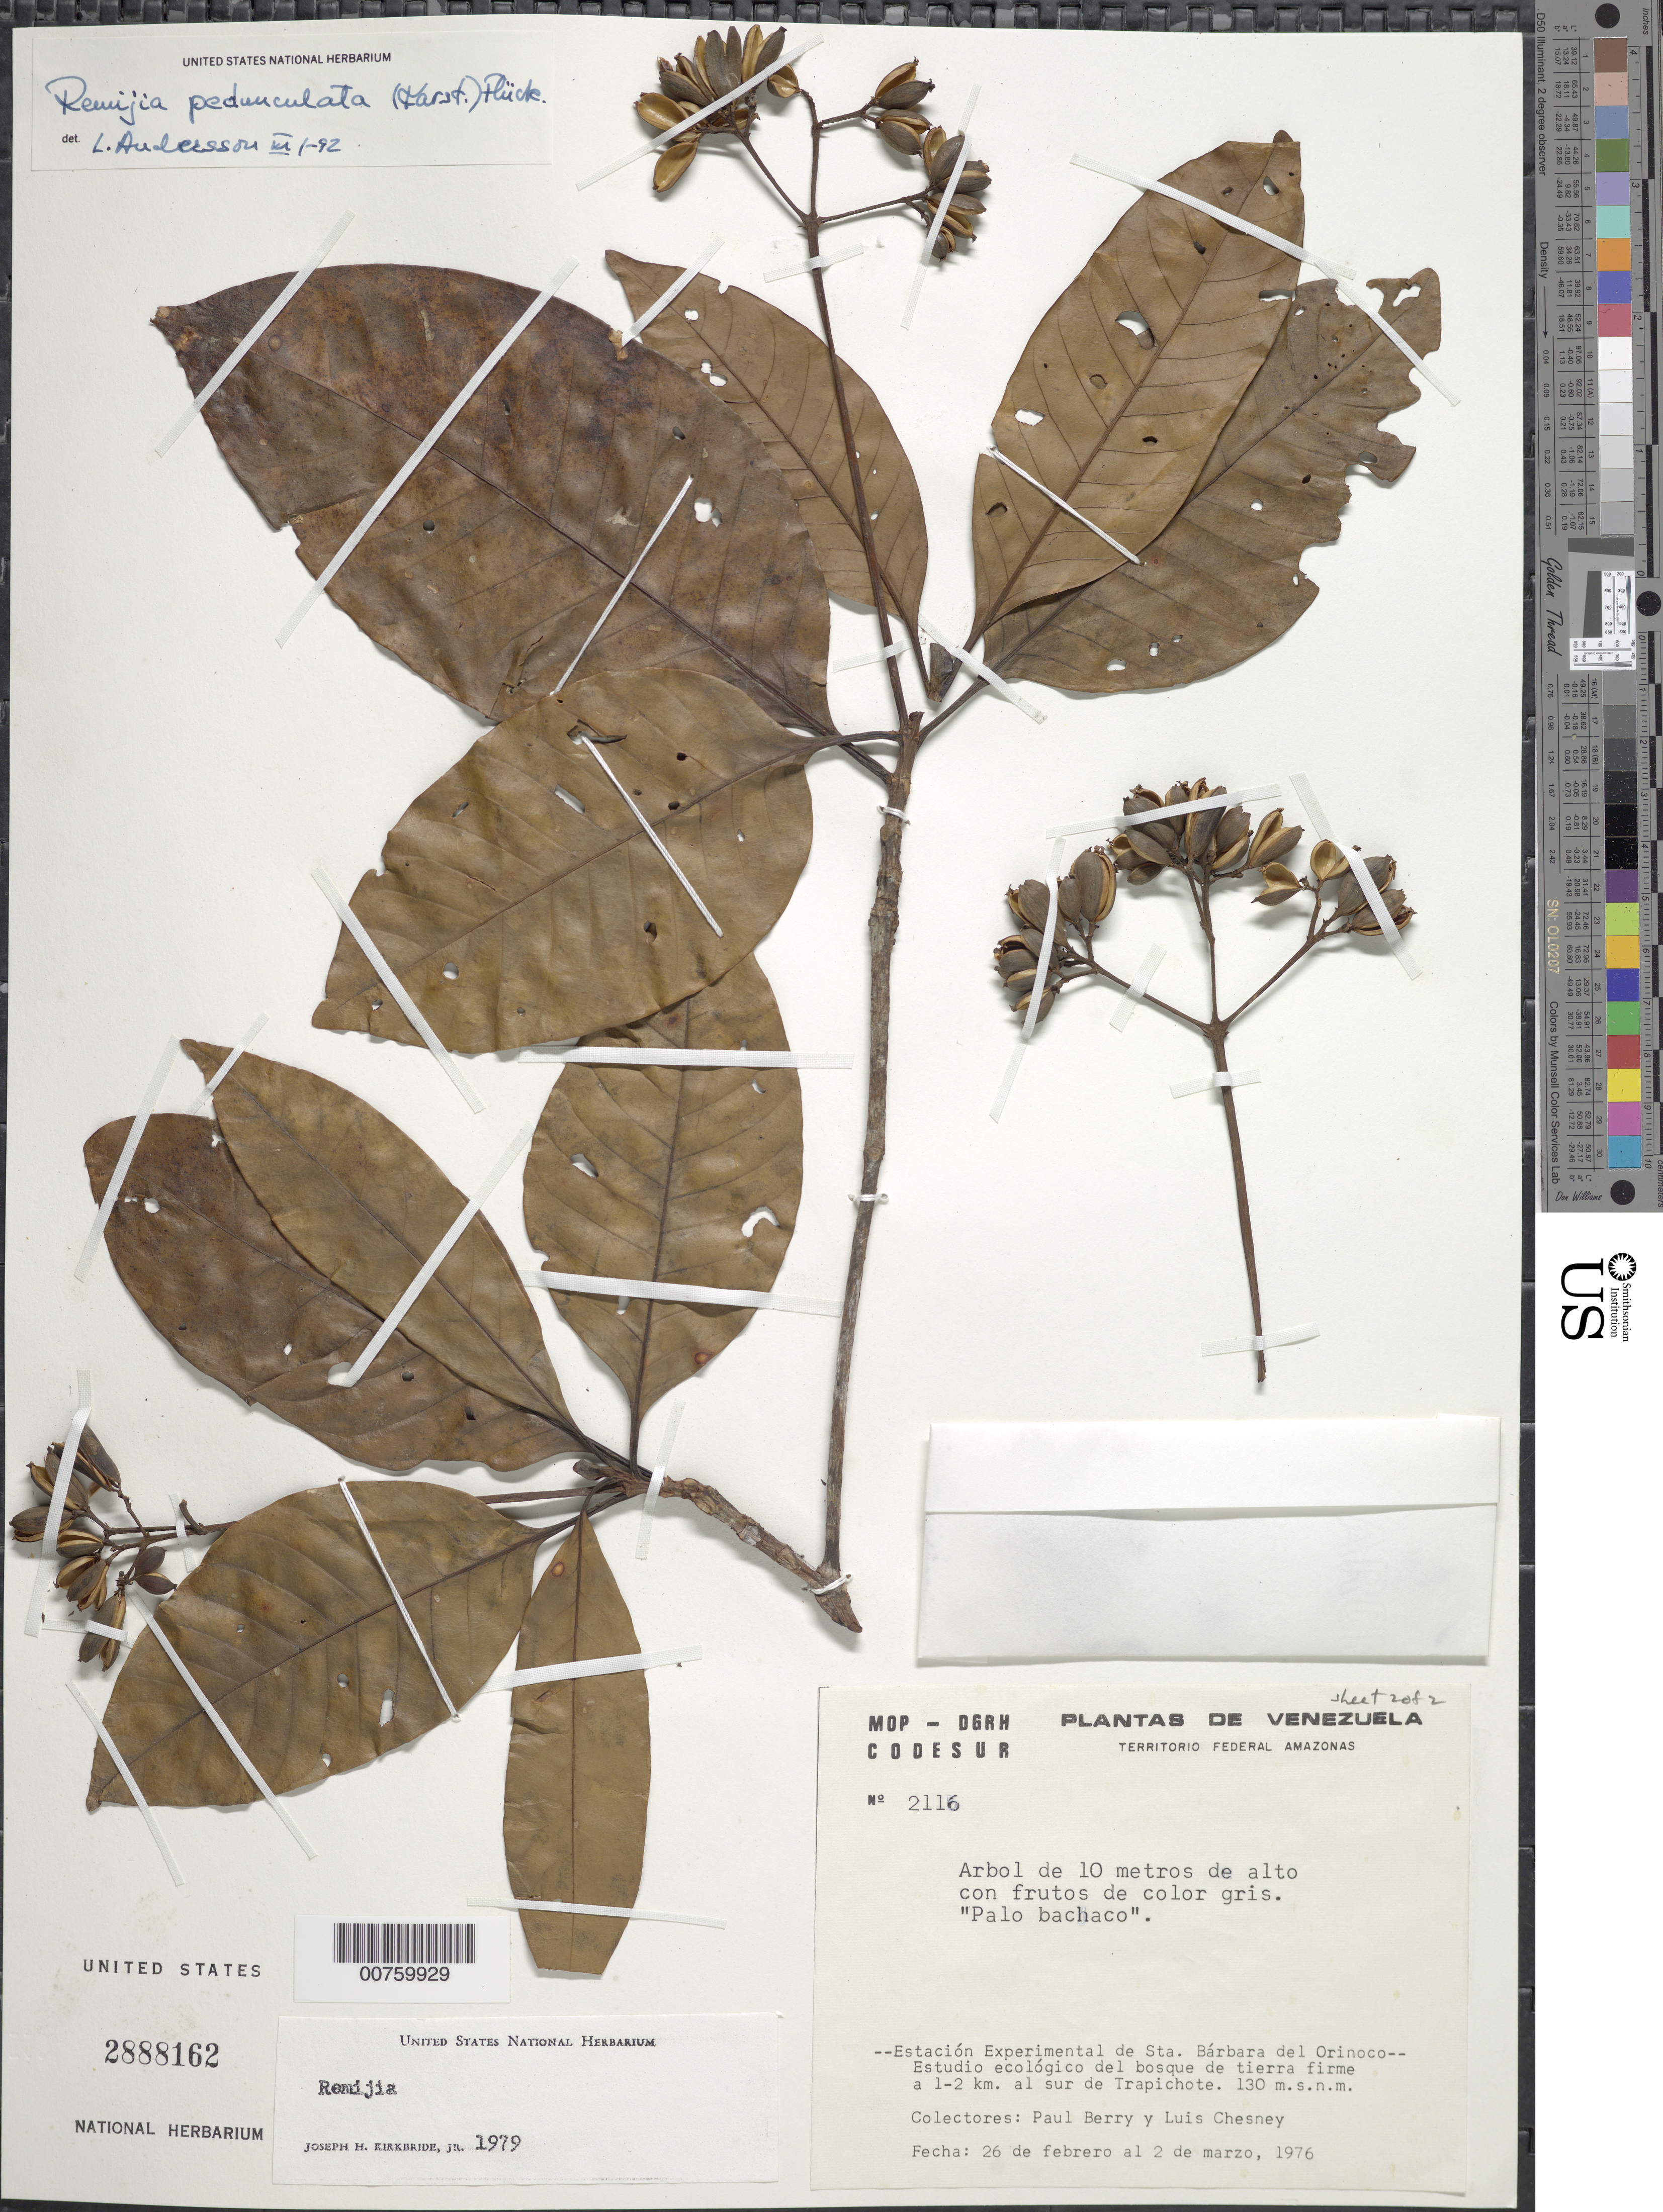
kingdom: Plantae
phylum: Tracheophyta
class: Magnoliopsida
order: Gentianales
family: Rubiaceae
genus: Remijia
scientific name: Remijia pedunculata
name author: (H. Karst.) Fluck.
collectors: P. E. Berry & L. Chesney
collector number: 2116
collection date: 1976-02-26/1976-03-02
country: Venezuela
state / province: Amazonas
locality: Estacion Experimental de Sta. Barbara del Orinoco, Estudio ecologico del bosque de tierra firme a 1-2 km. al sur de Trapichote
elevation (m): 130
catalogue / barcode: US 2888162